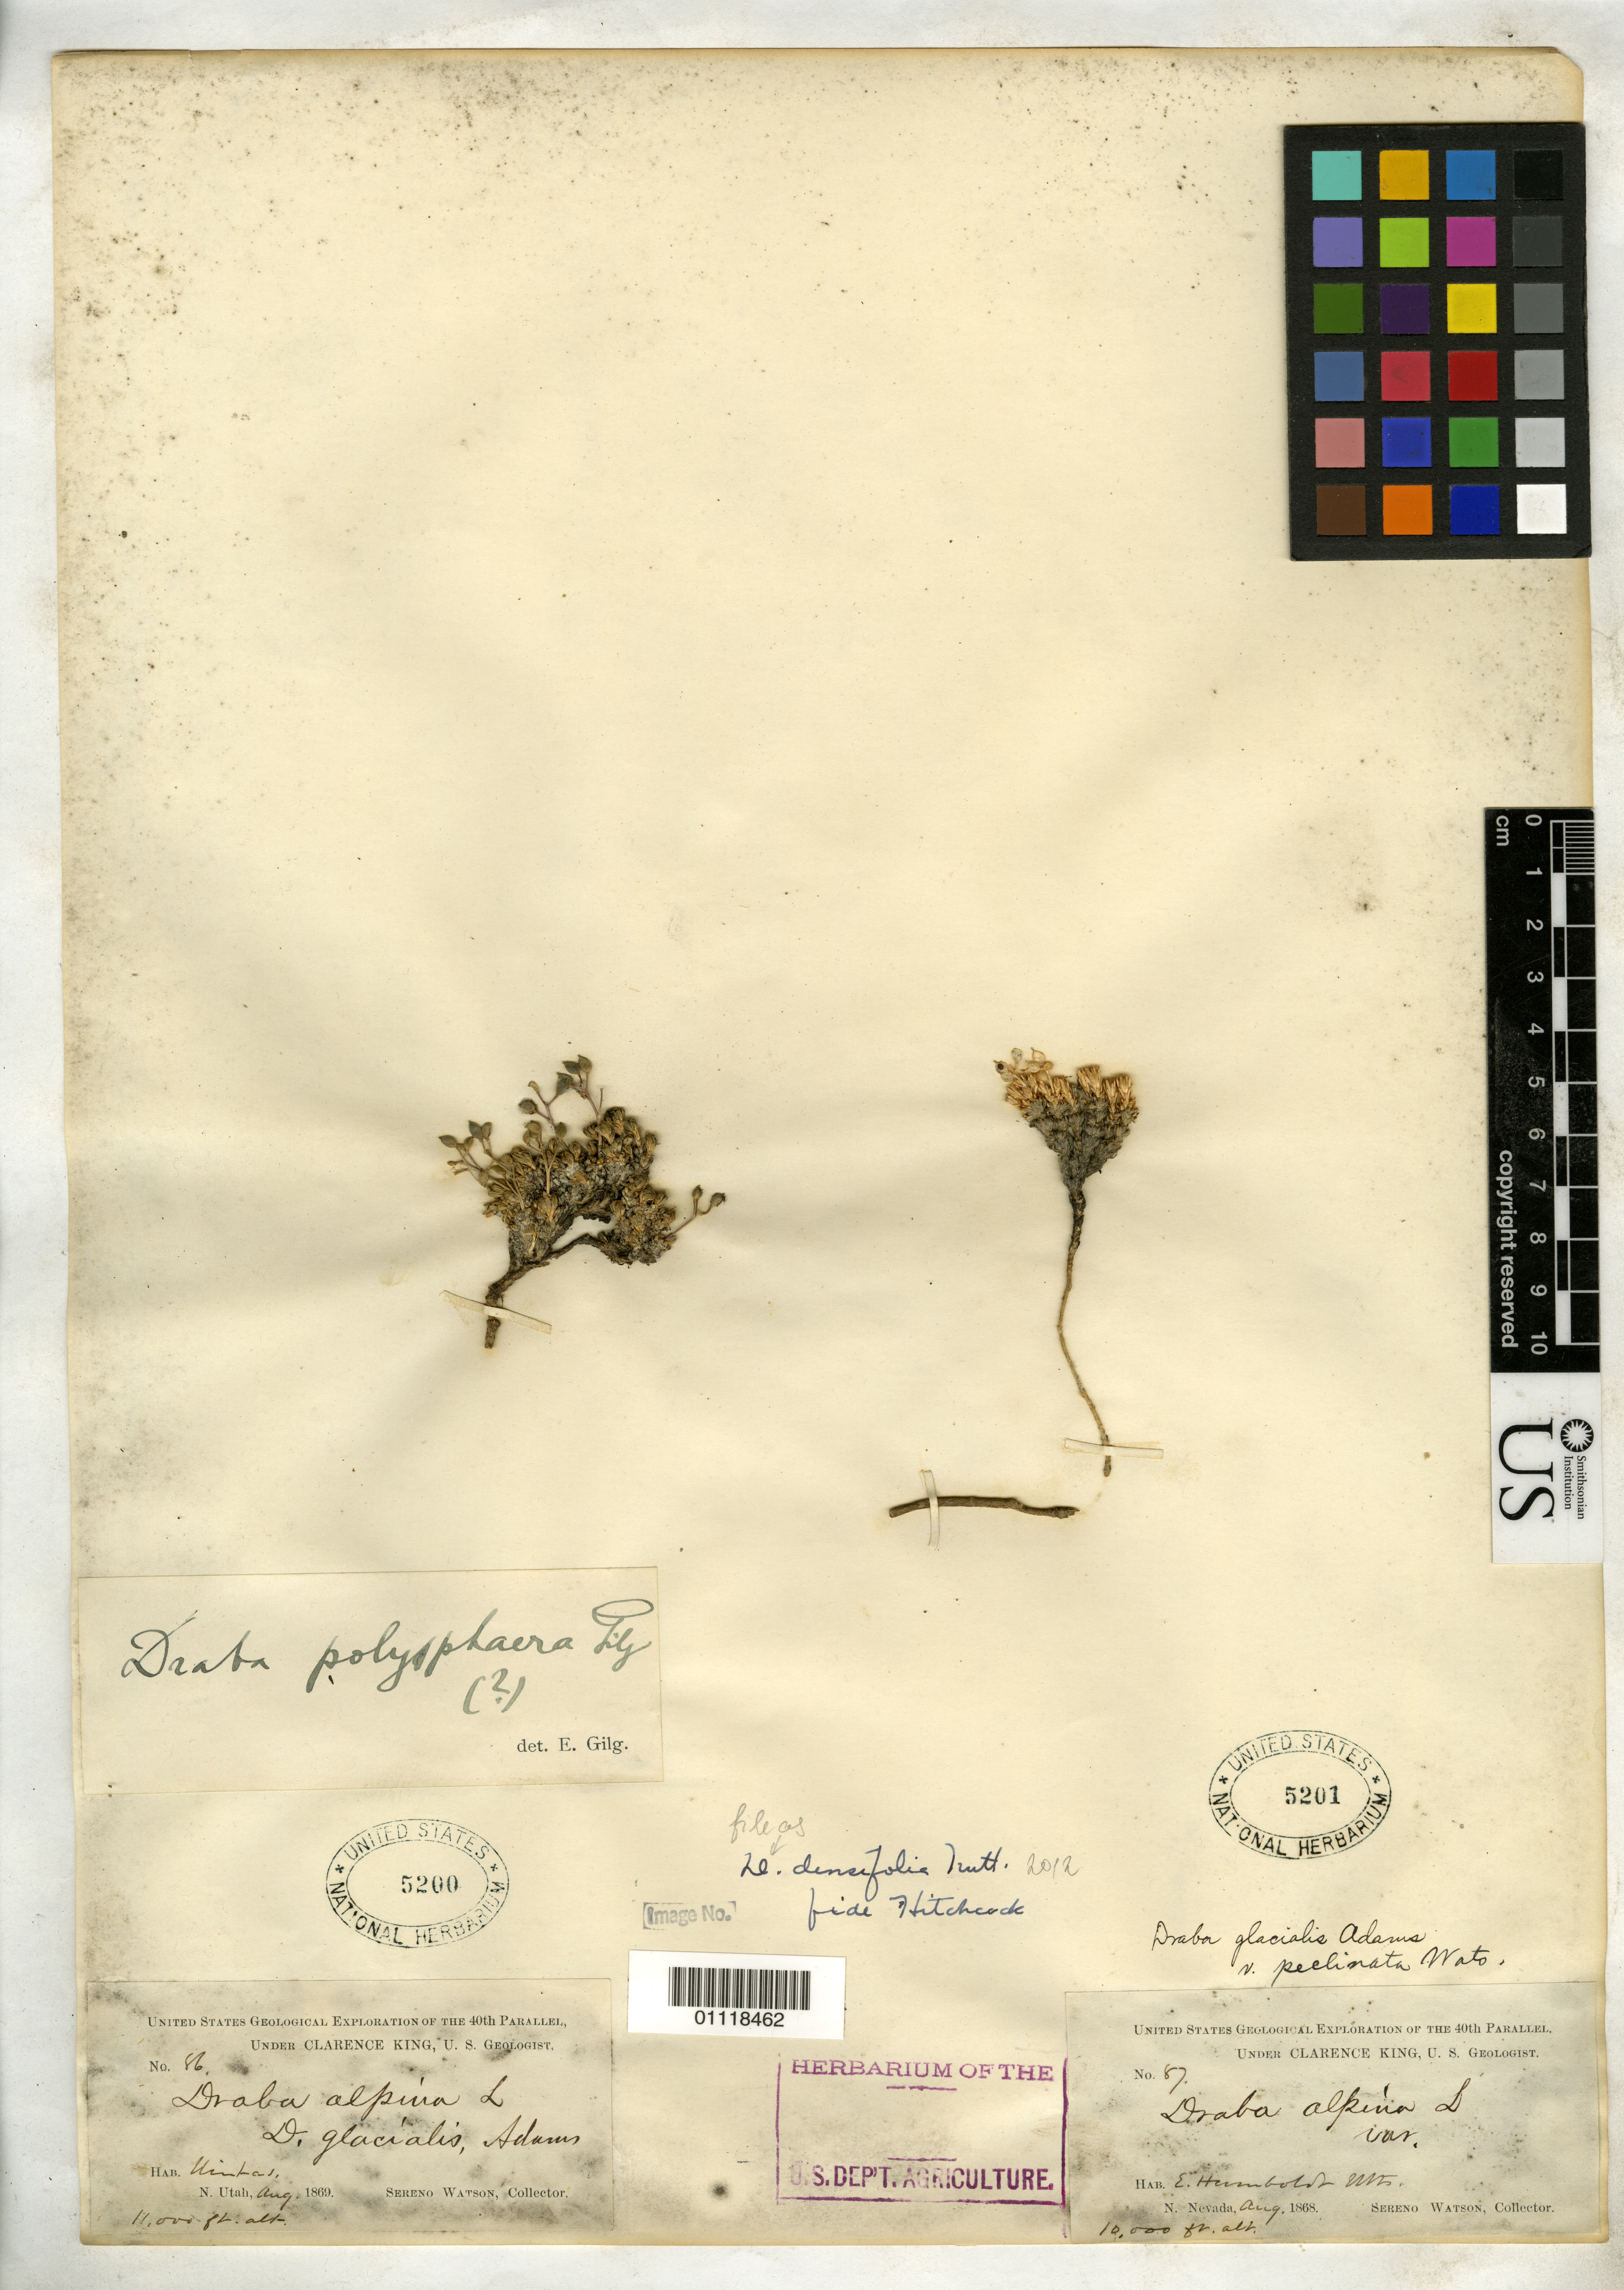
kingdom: Plantae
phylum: Tracheophyta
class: Magnoliopsida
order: Brassicales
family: Brassicaceae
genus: Draba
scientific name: Draba densifolia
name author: Nutt.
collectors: S. Watson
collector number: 87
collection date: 1869-08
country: United States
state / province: Nevada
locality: E. Humboldt Mts.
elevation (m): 3048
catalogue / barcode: US 5201